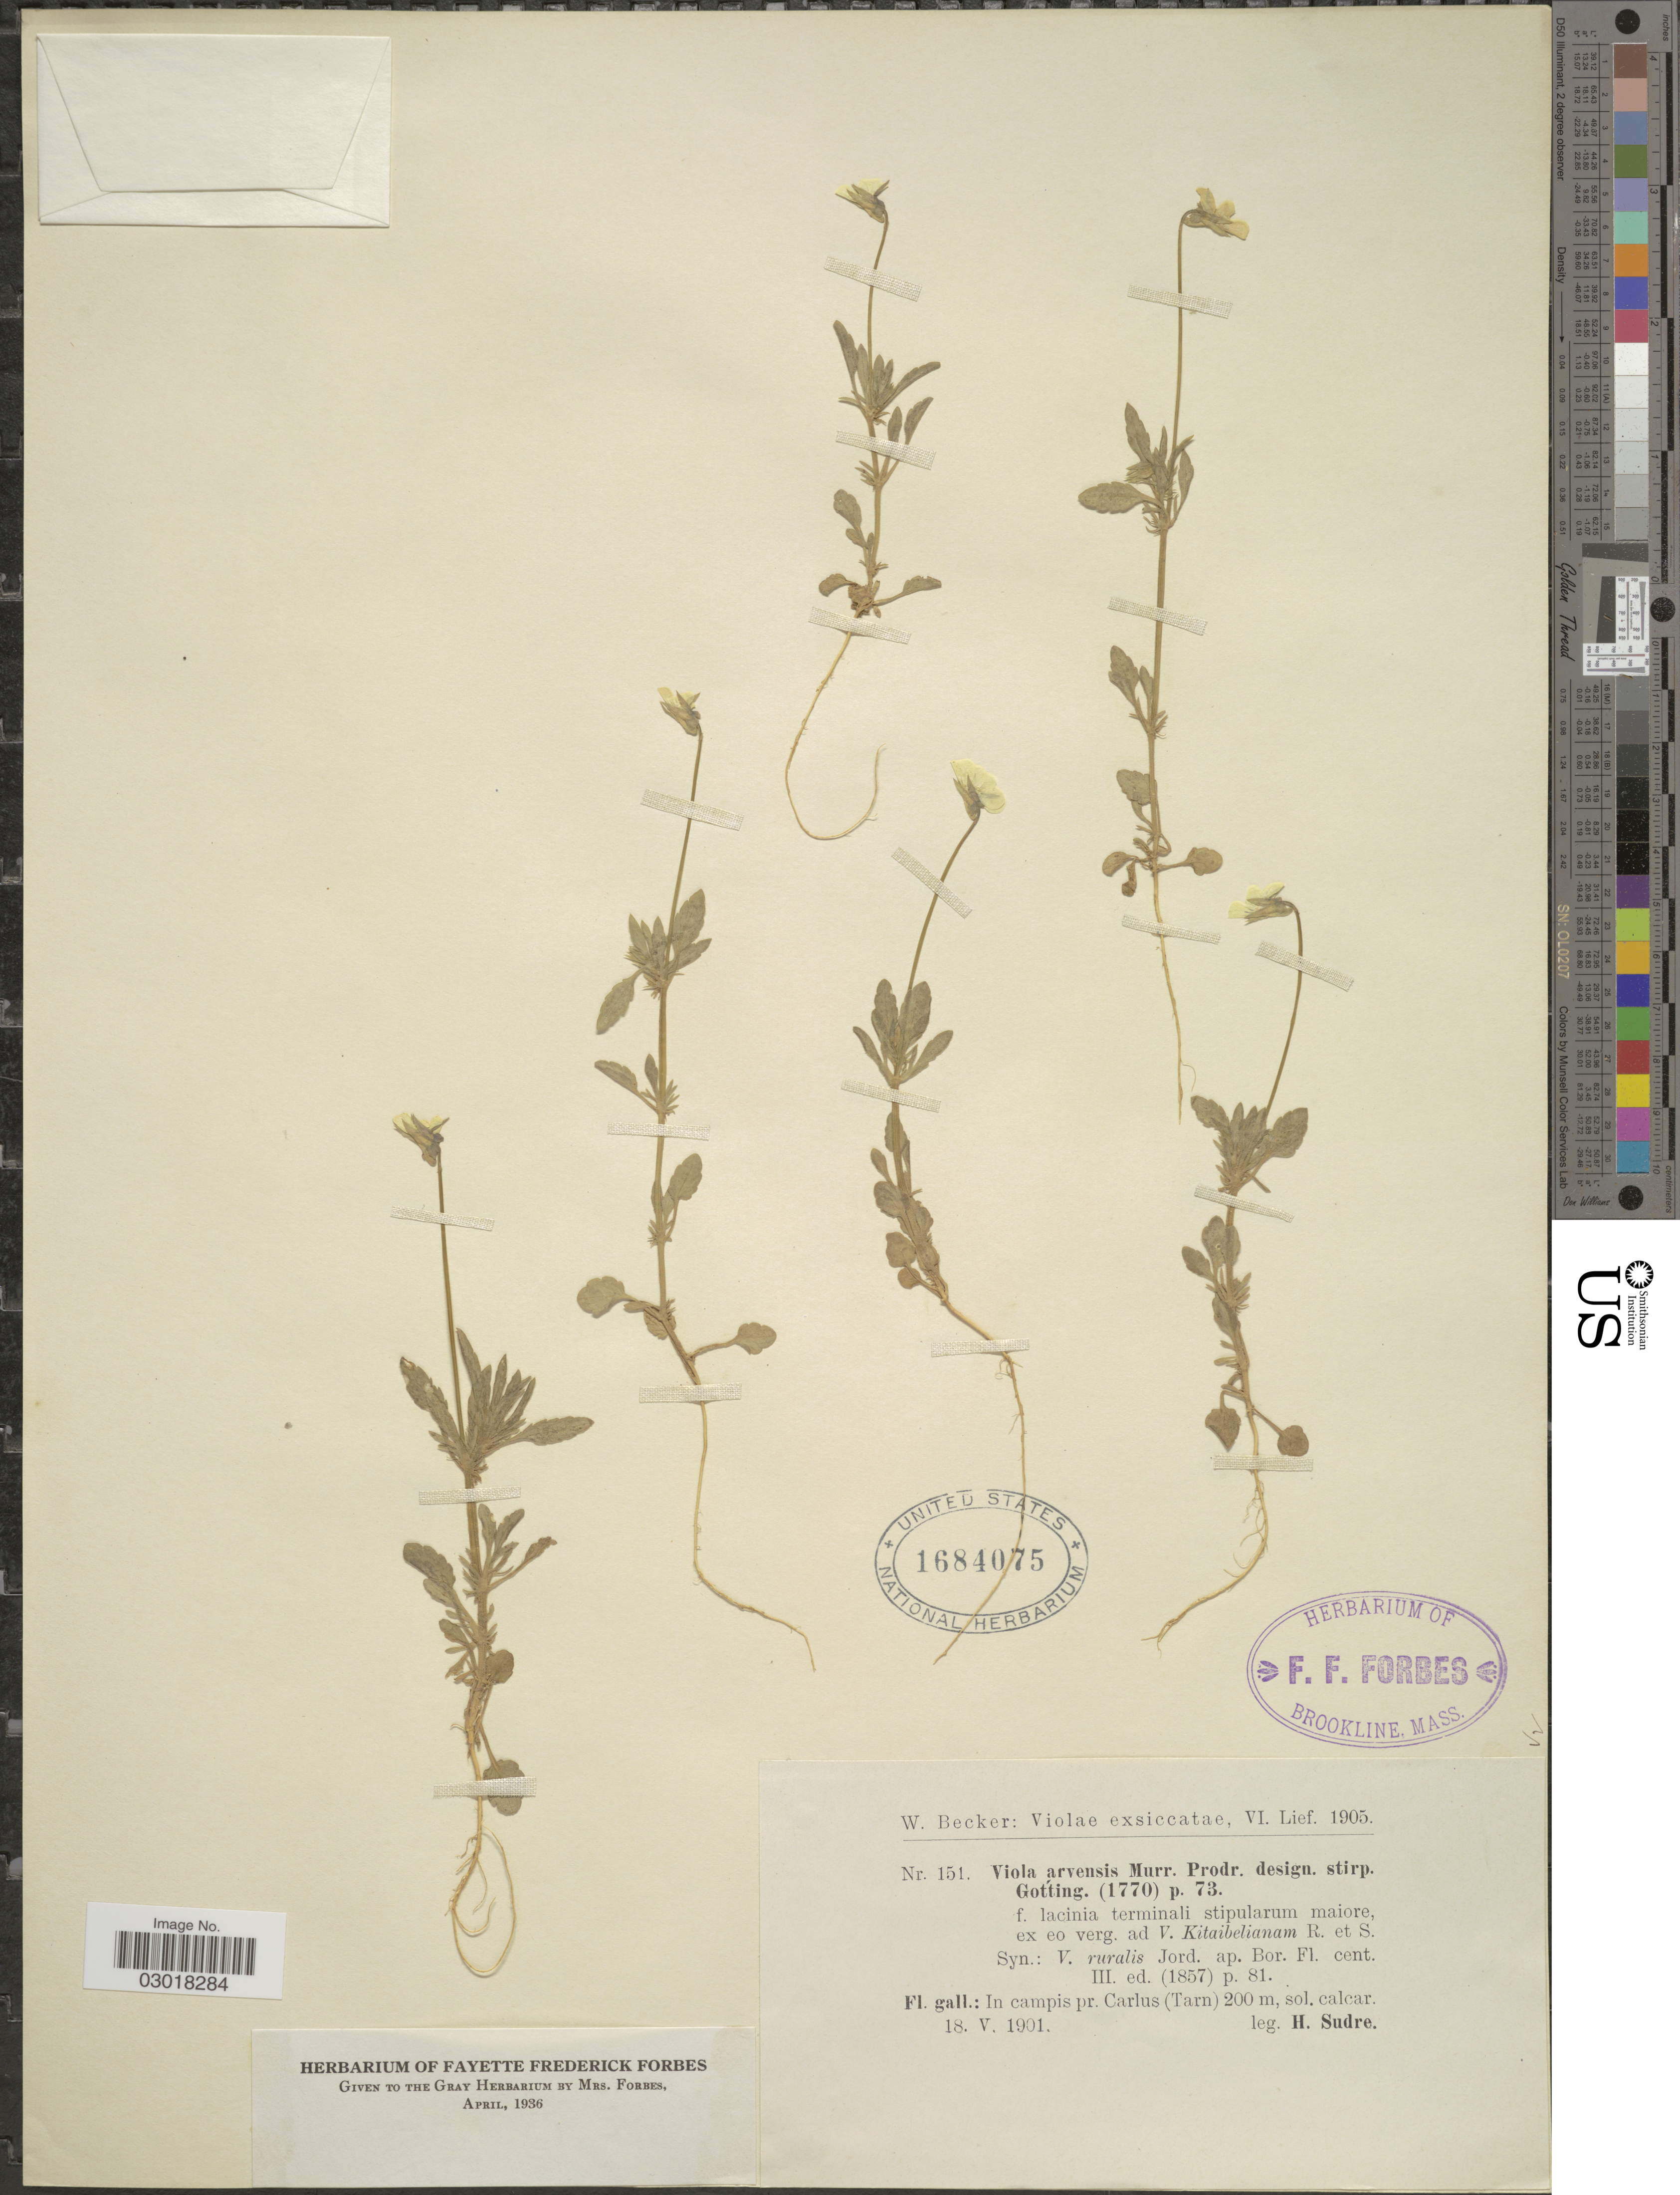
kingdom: Plantae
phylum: Tracheophyta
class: Magnoliopsida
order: Malpighiales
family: Violaceae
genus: Viola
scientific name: Viola arvensis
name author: Murray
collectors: H. Sudre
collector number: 151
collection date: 1901-05-18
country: France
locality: Gall.: In campis pr. Carlus (Tarn).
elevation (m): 200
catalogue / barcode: US 1684075